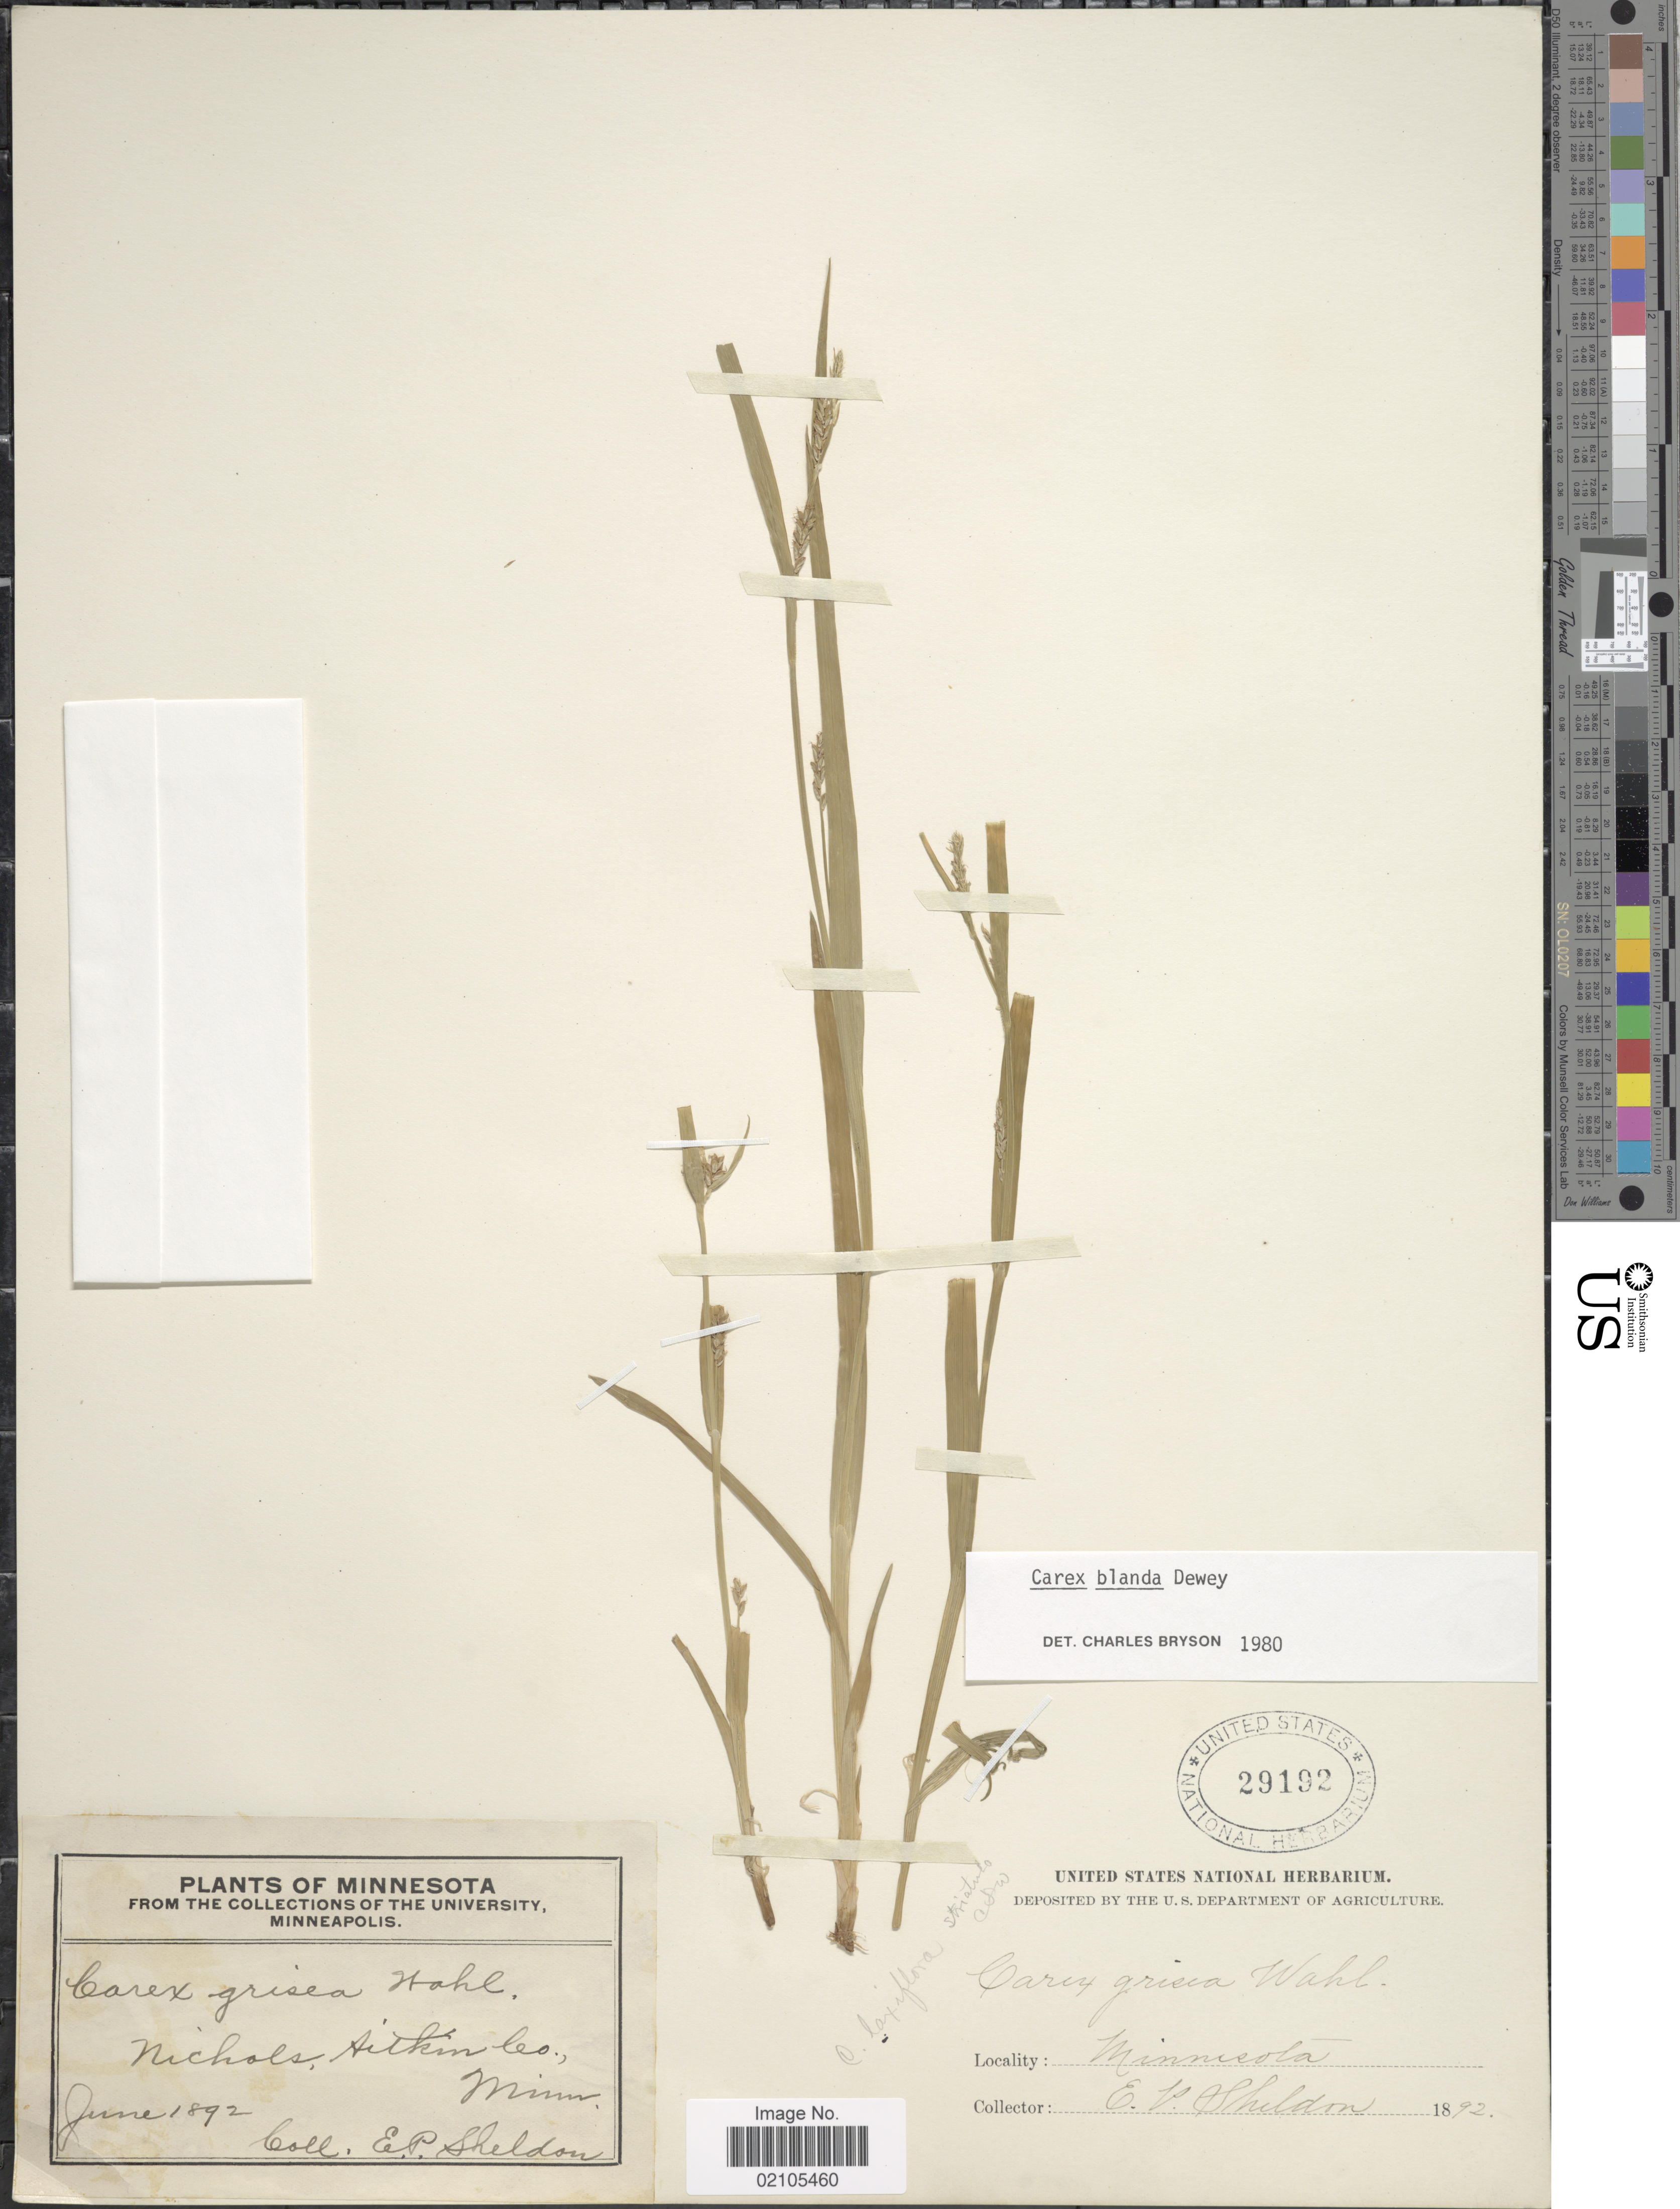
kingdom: Plantae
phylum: Tracheophyta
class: Liliopsida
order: Poales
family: Cyperaceae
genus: Carex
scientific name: Carex blanda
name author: Dewey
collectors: E. P. Sheldon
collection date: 1892-06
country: United States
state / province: Minnesota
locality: Nichols, Aitkin Co., Minn.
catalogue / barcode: US 29192